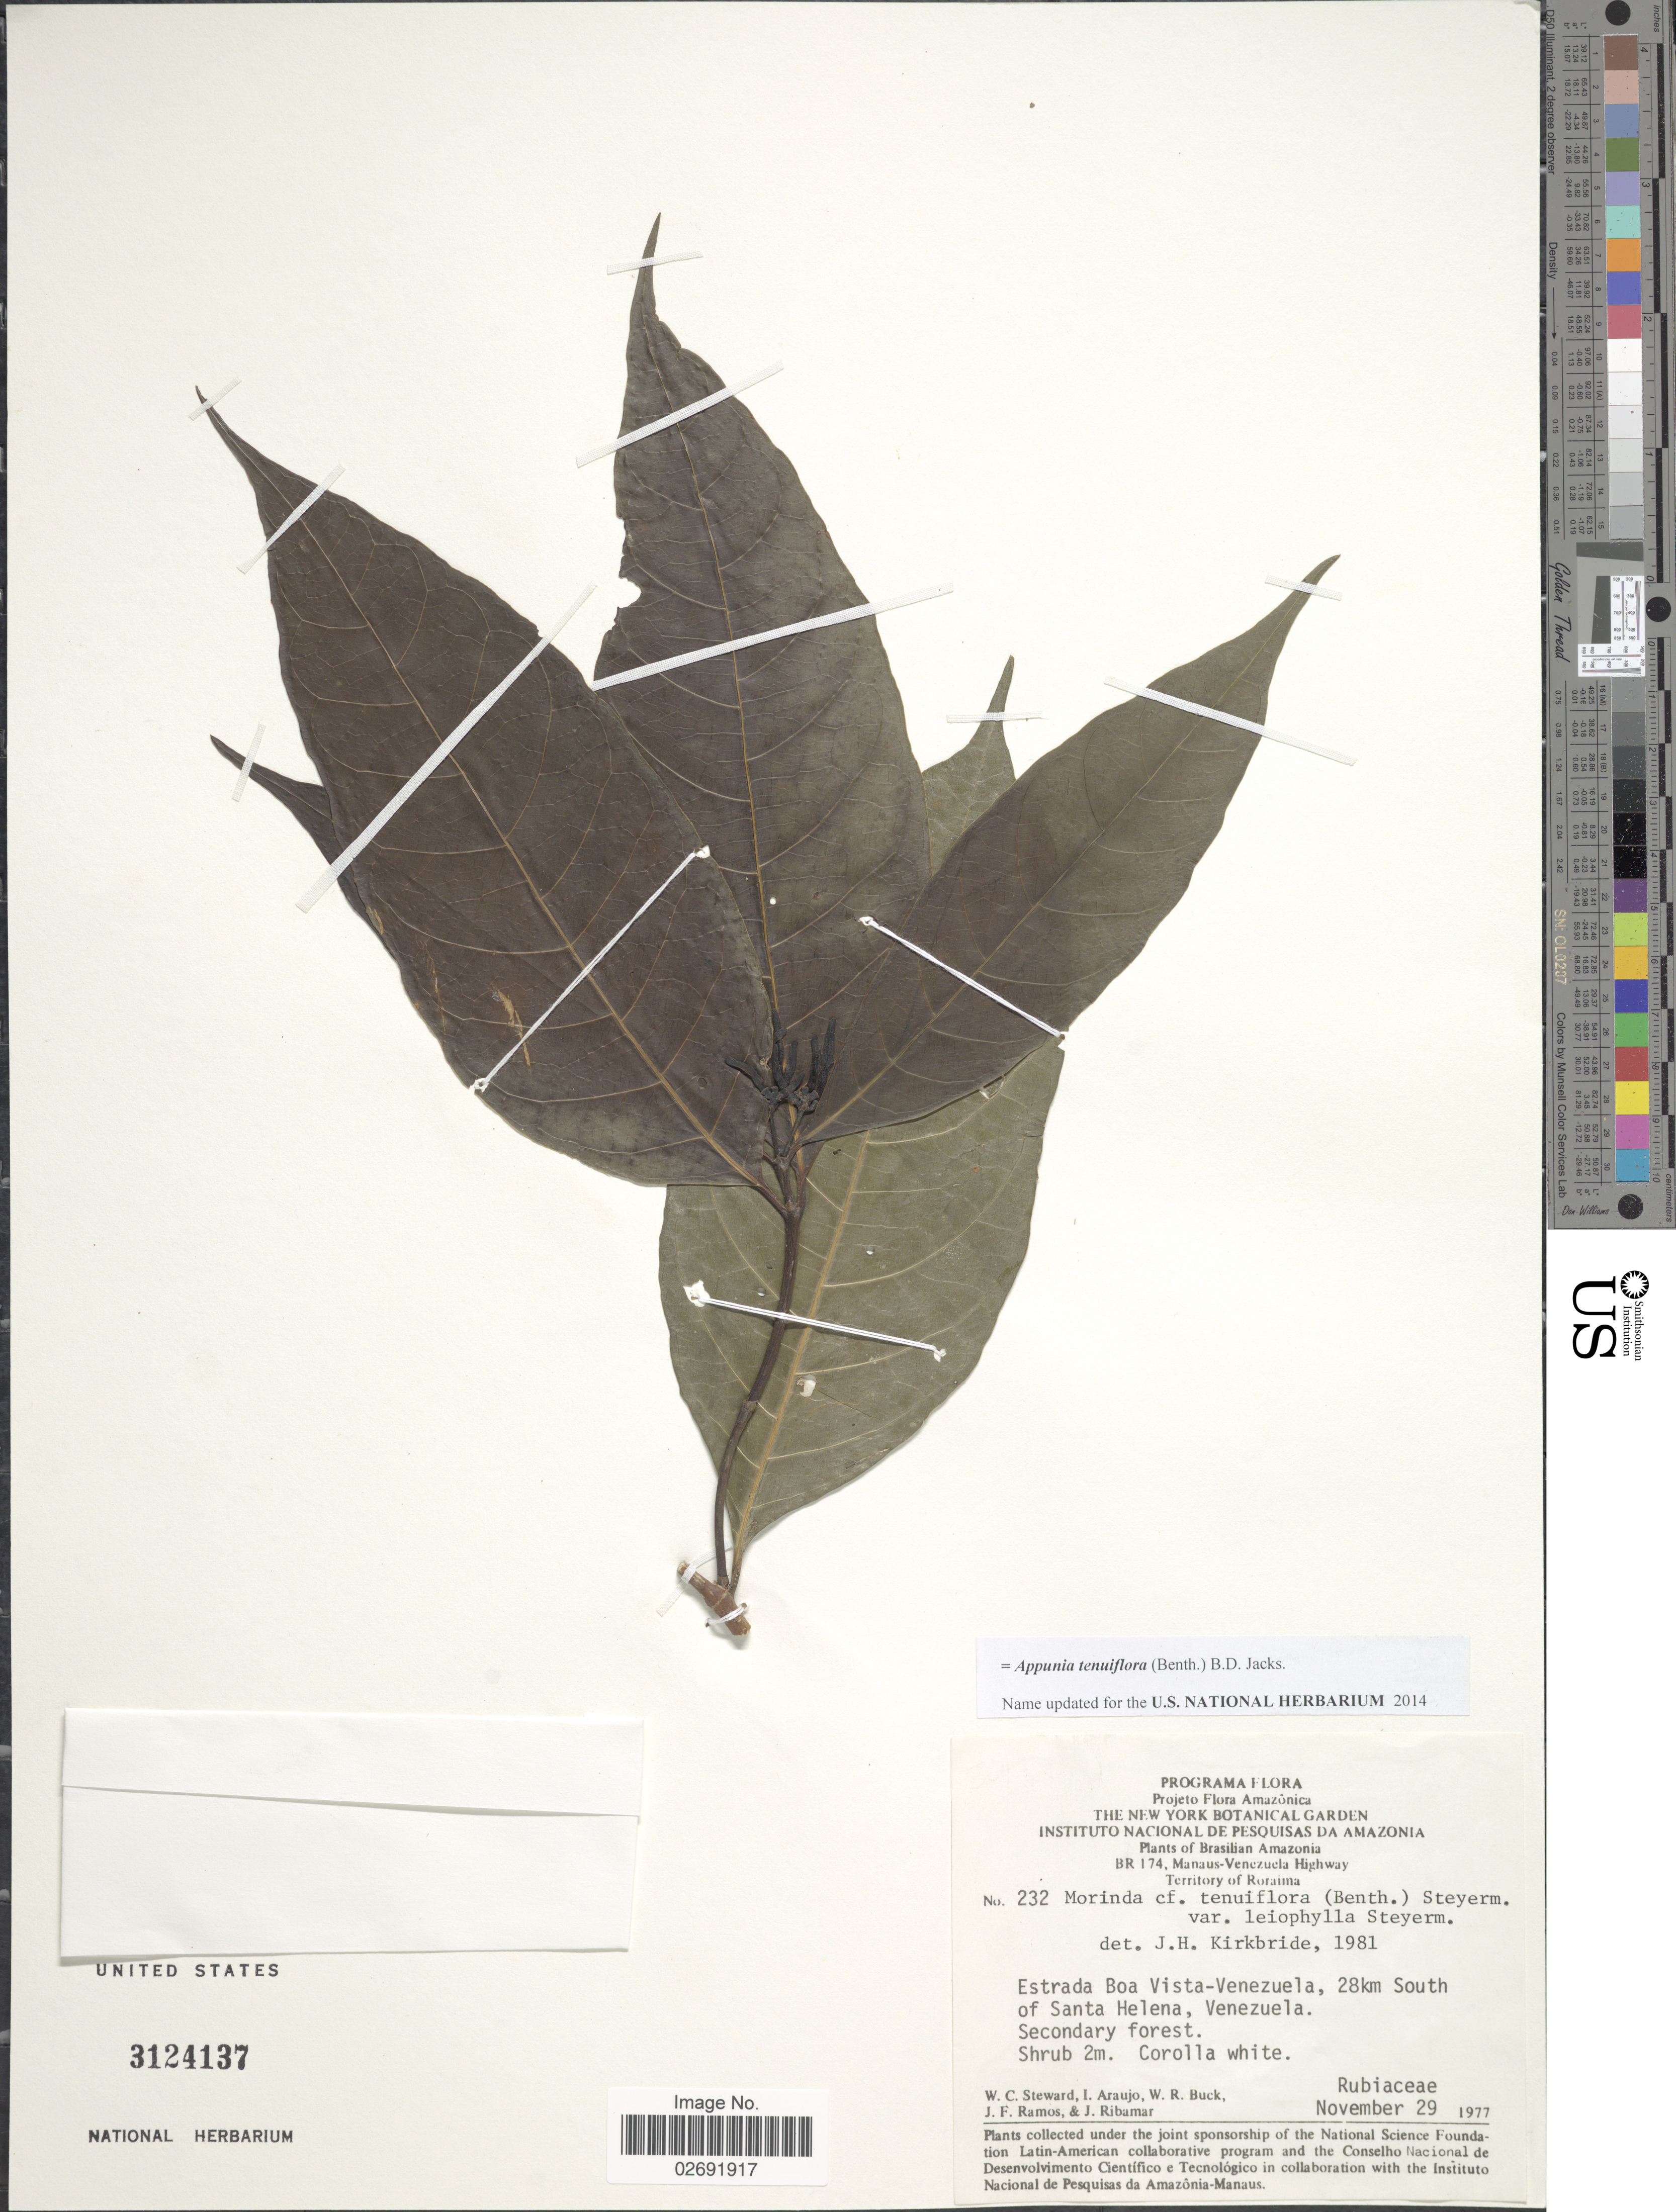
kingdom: Plantae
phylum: Tracheophyta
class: Magnoliopsida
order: Gentianales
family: Rubiaceae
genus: Appunia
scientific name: Appunia tenuiflora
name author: (Benth.) Hook. f. ex B.D. Jacks.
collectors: W. C. Steward, I. Araujo, W. R. Buck, J. F. Ramos & J. Ribamar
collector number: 232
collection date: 1977-11-29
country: Venezuela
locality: Estrada Boa Vista-Venezuela, 28km South of Santa Helena.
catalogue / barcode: US 3124137